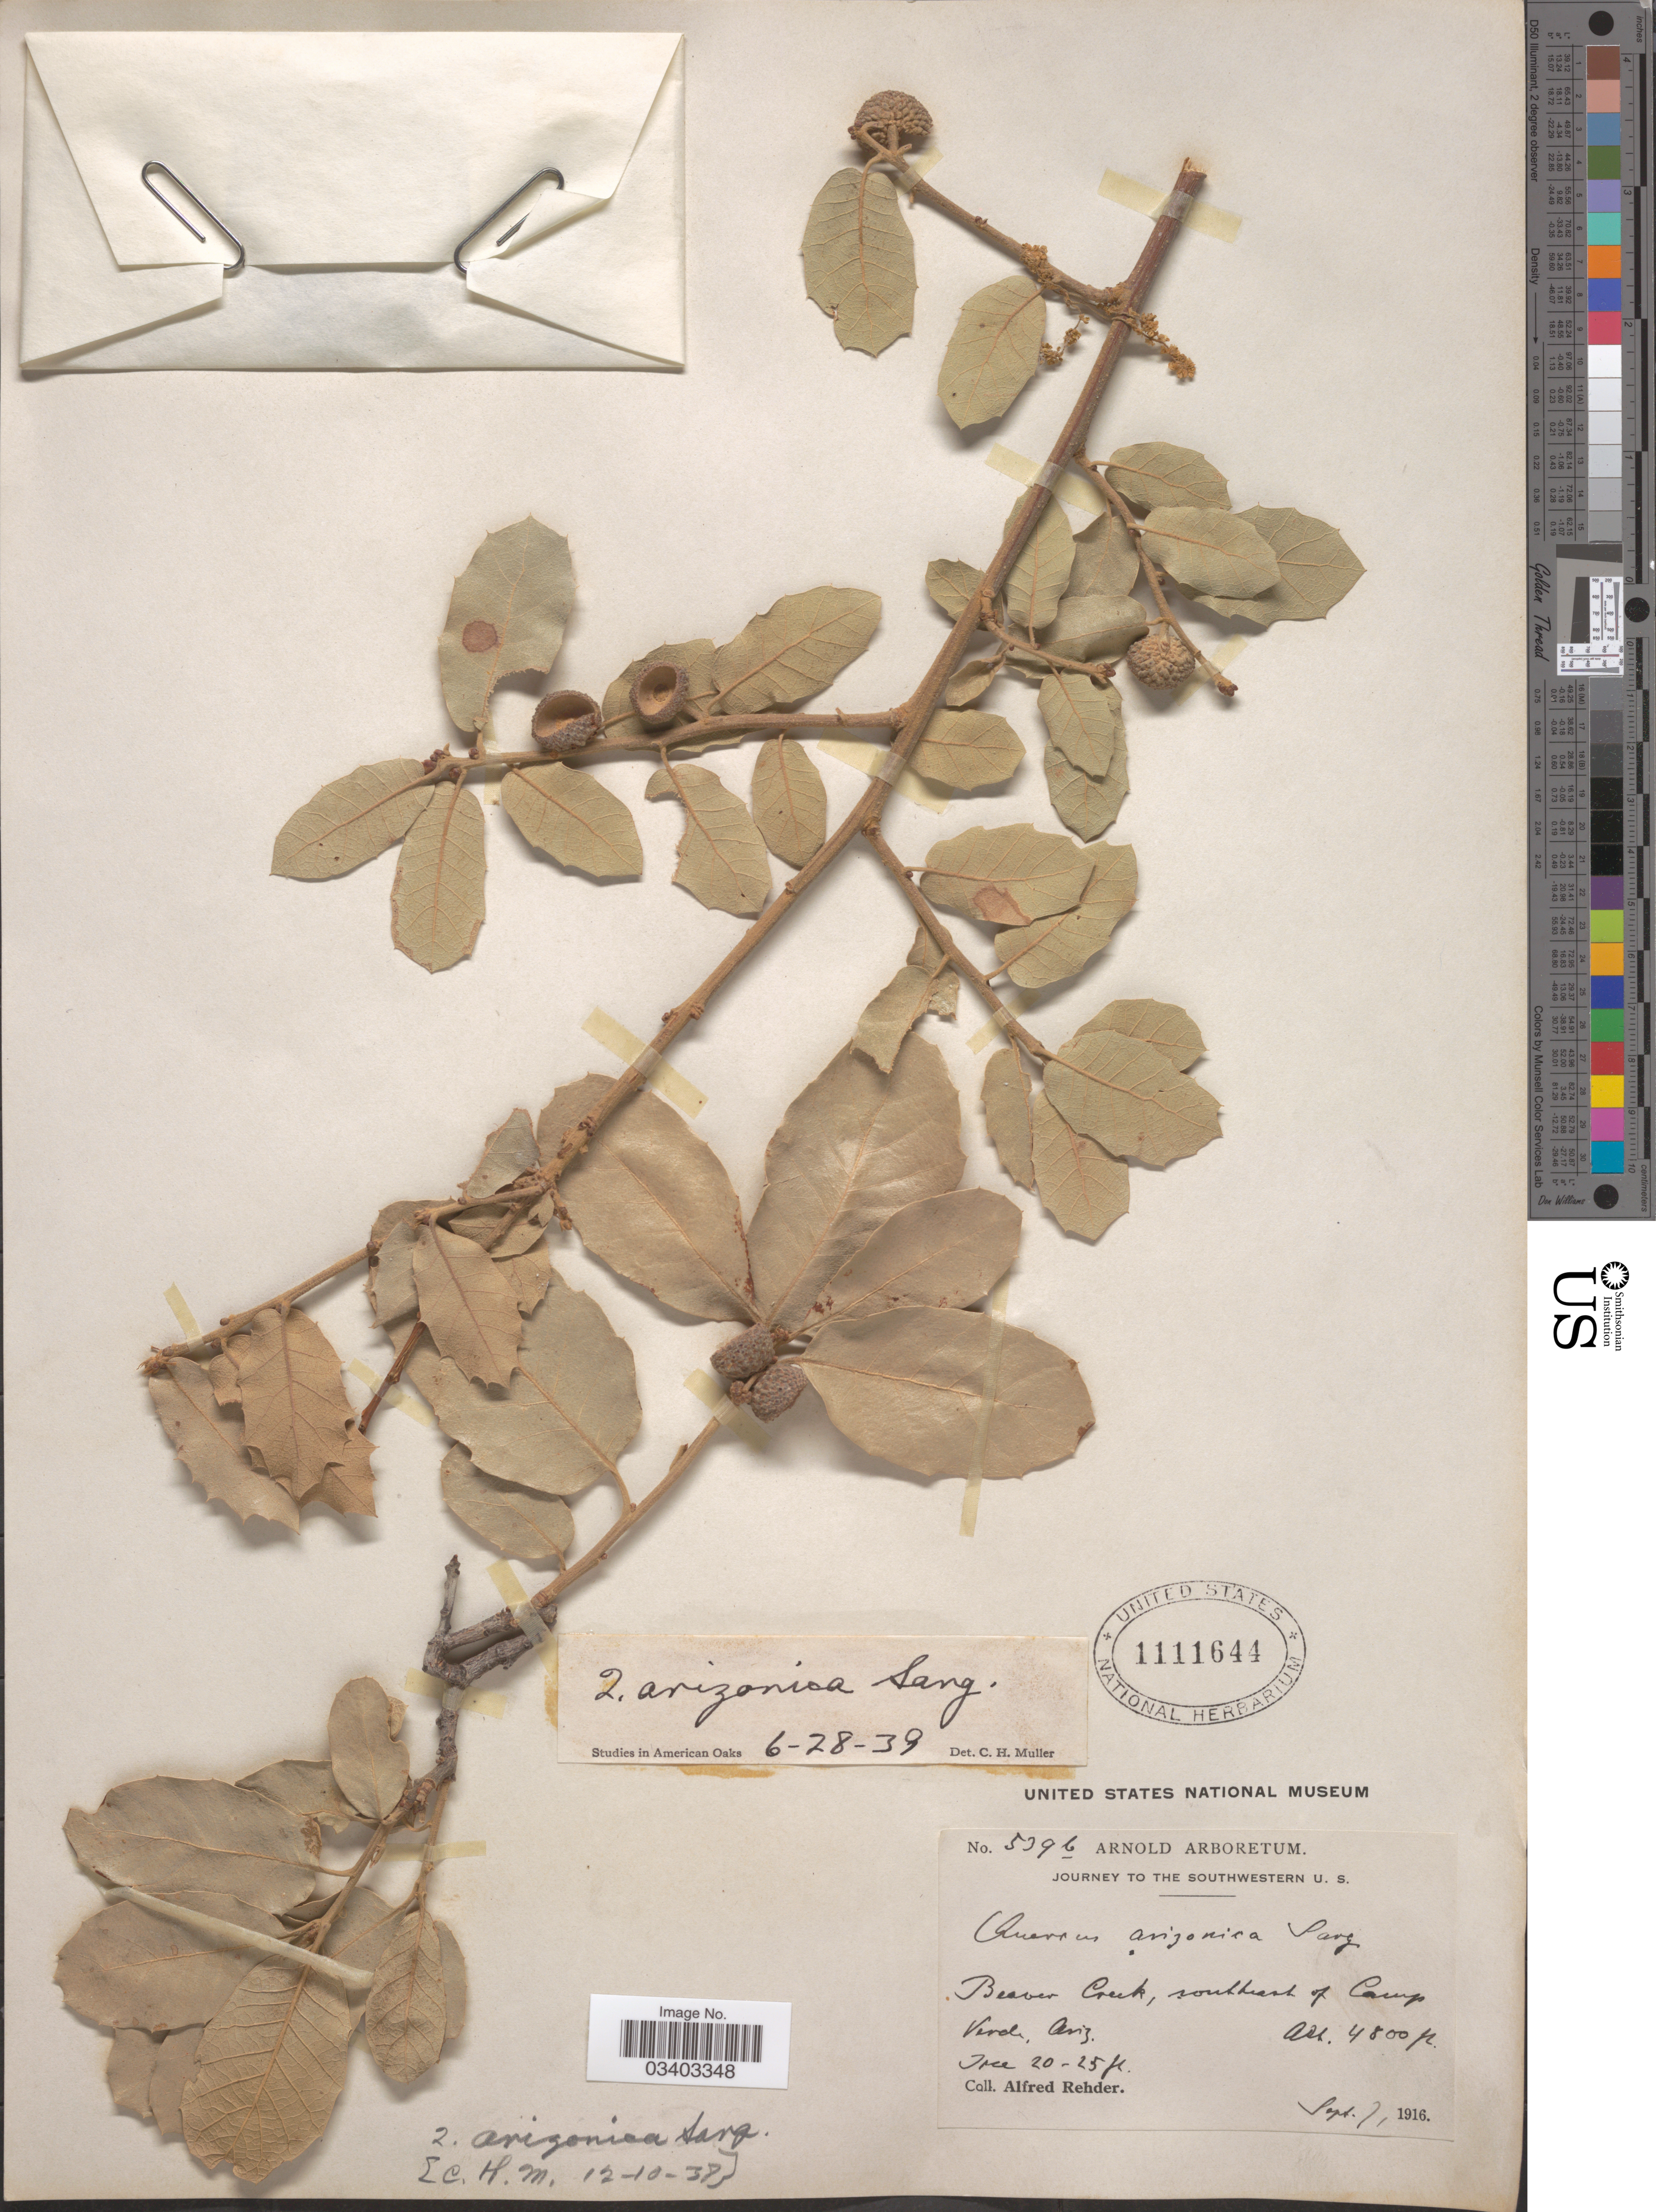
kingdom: Plantae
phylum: Tracheophyta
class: Magnoliopsida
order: Fagales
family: Fagaceae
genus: Quercus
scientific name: Quercus arizonica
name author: Sarg.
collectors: A. Rehder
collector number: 539b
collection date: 1916-09-07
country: United States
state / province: Arizona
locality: Beaver Creek, southeast of Camp Verde.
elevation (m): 1463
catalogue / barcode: US 1111644